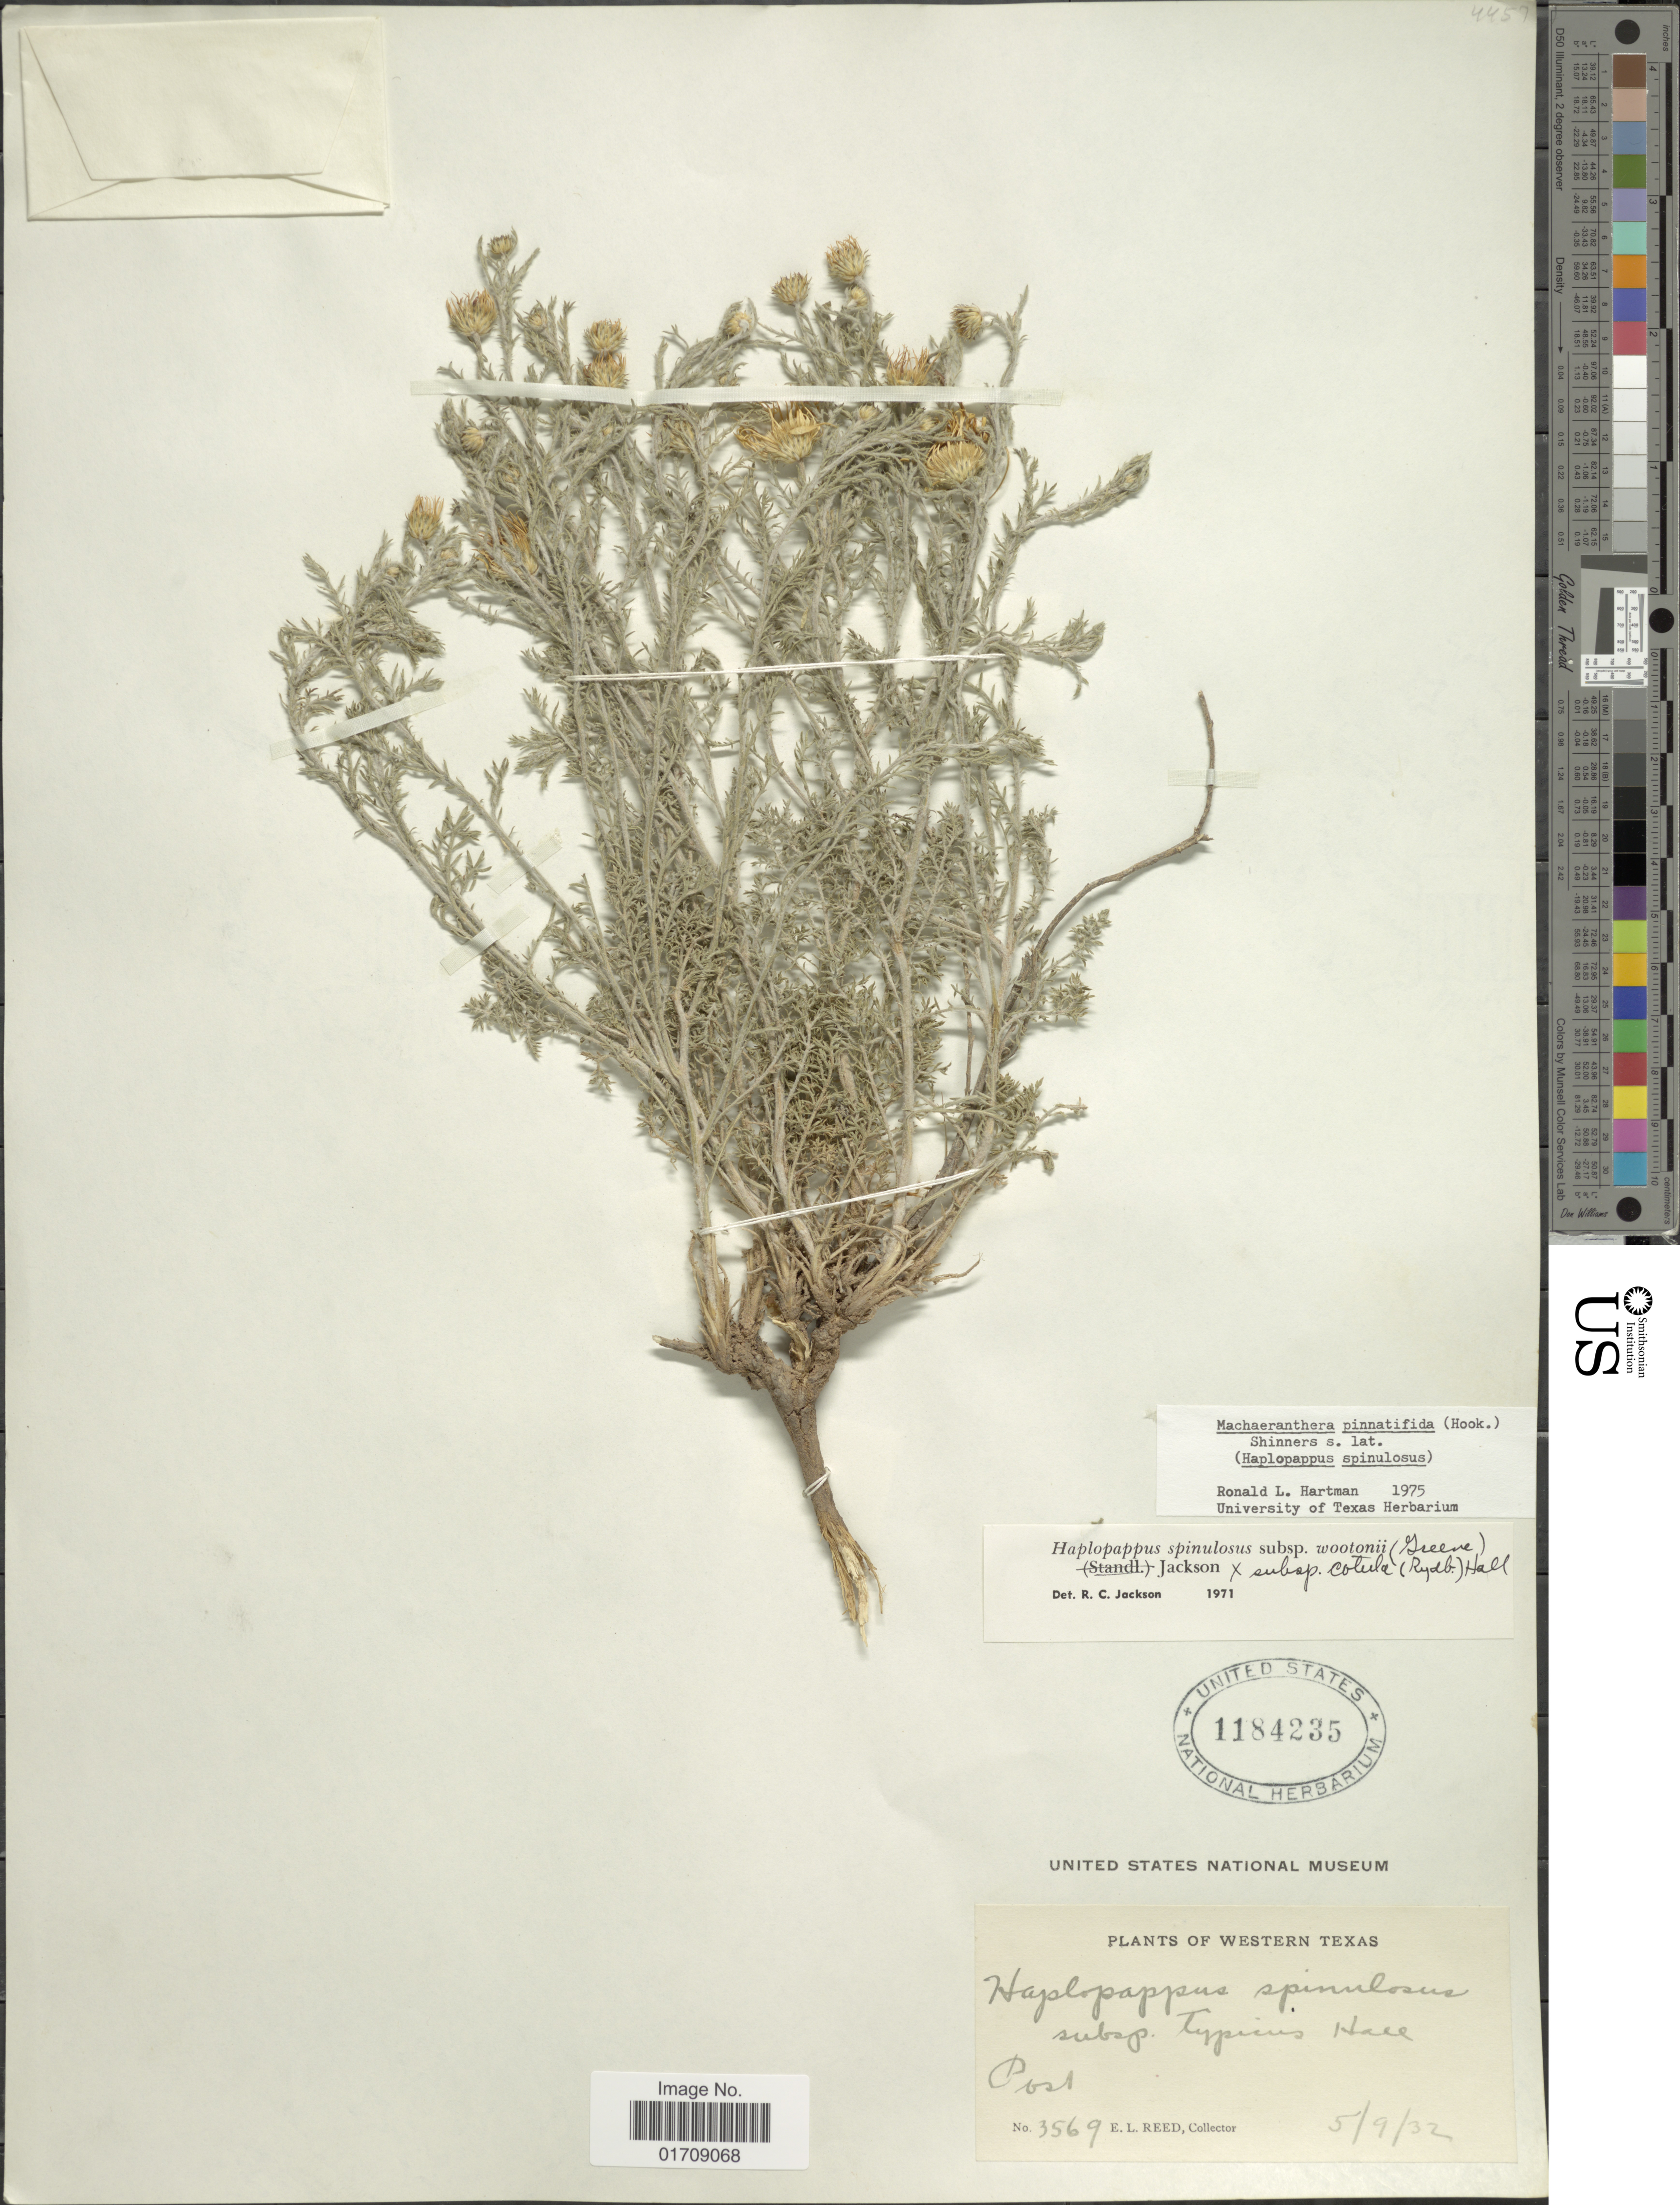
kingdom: Plantae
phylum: Tracheophyta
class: Magnoliopsida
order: Asterales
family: Asteraceae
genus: Machaeranthera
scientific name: Machaeranthera pinnatifida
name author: (Hook.) Shinners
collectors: E. Reed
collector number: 3569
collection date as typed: Transcribed d/m/y: 9/5/32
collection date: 1932-05-09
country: United States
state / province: Texas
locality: Western Texas, Post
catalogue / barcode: US 1184235